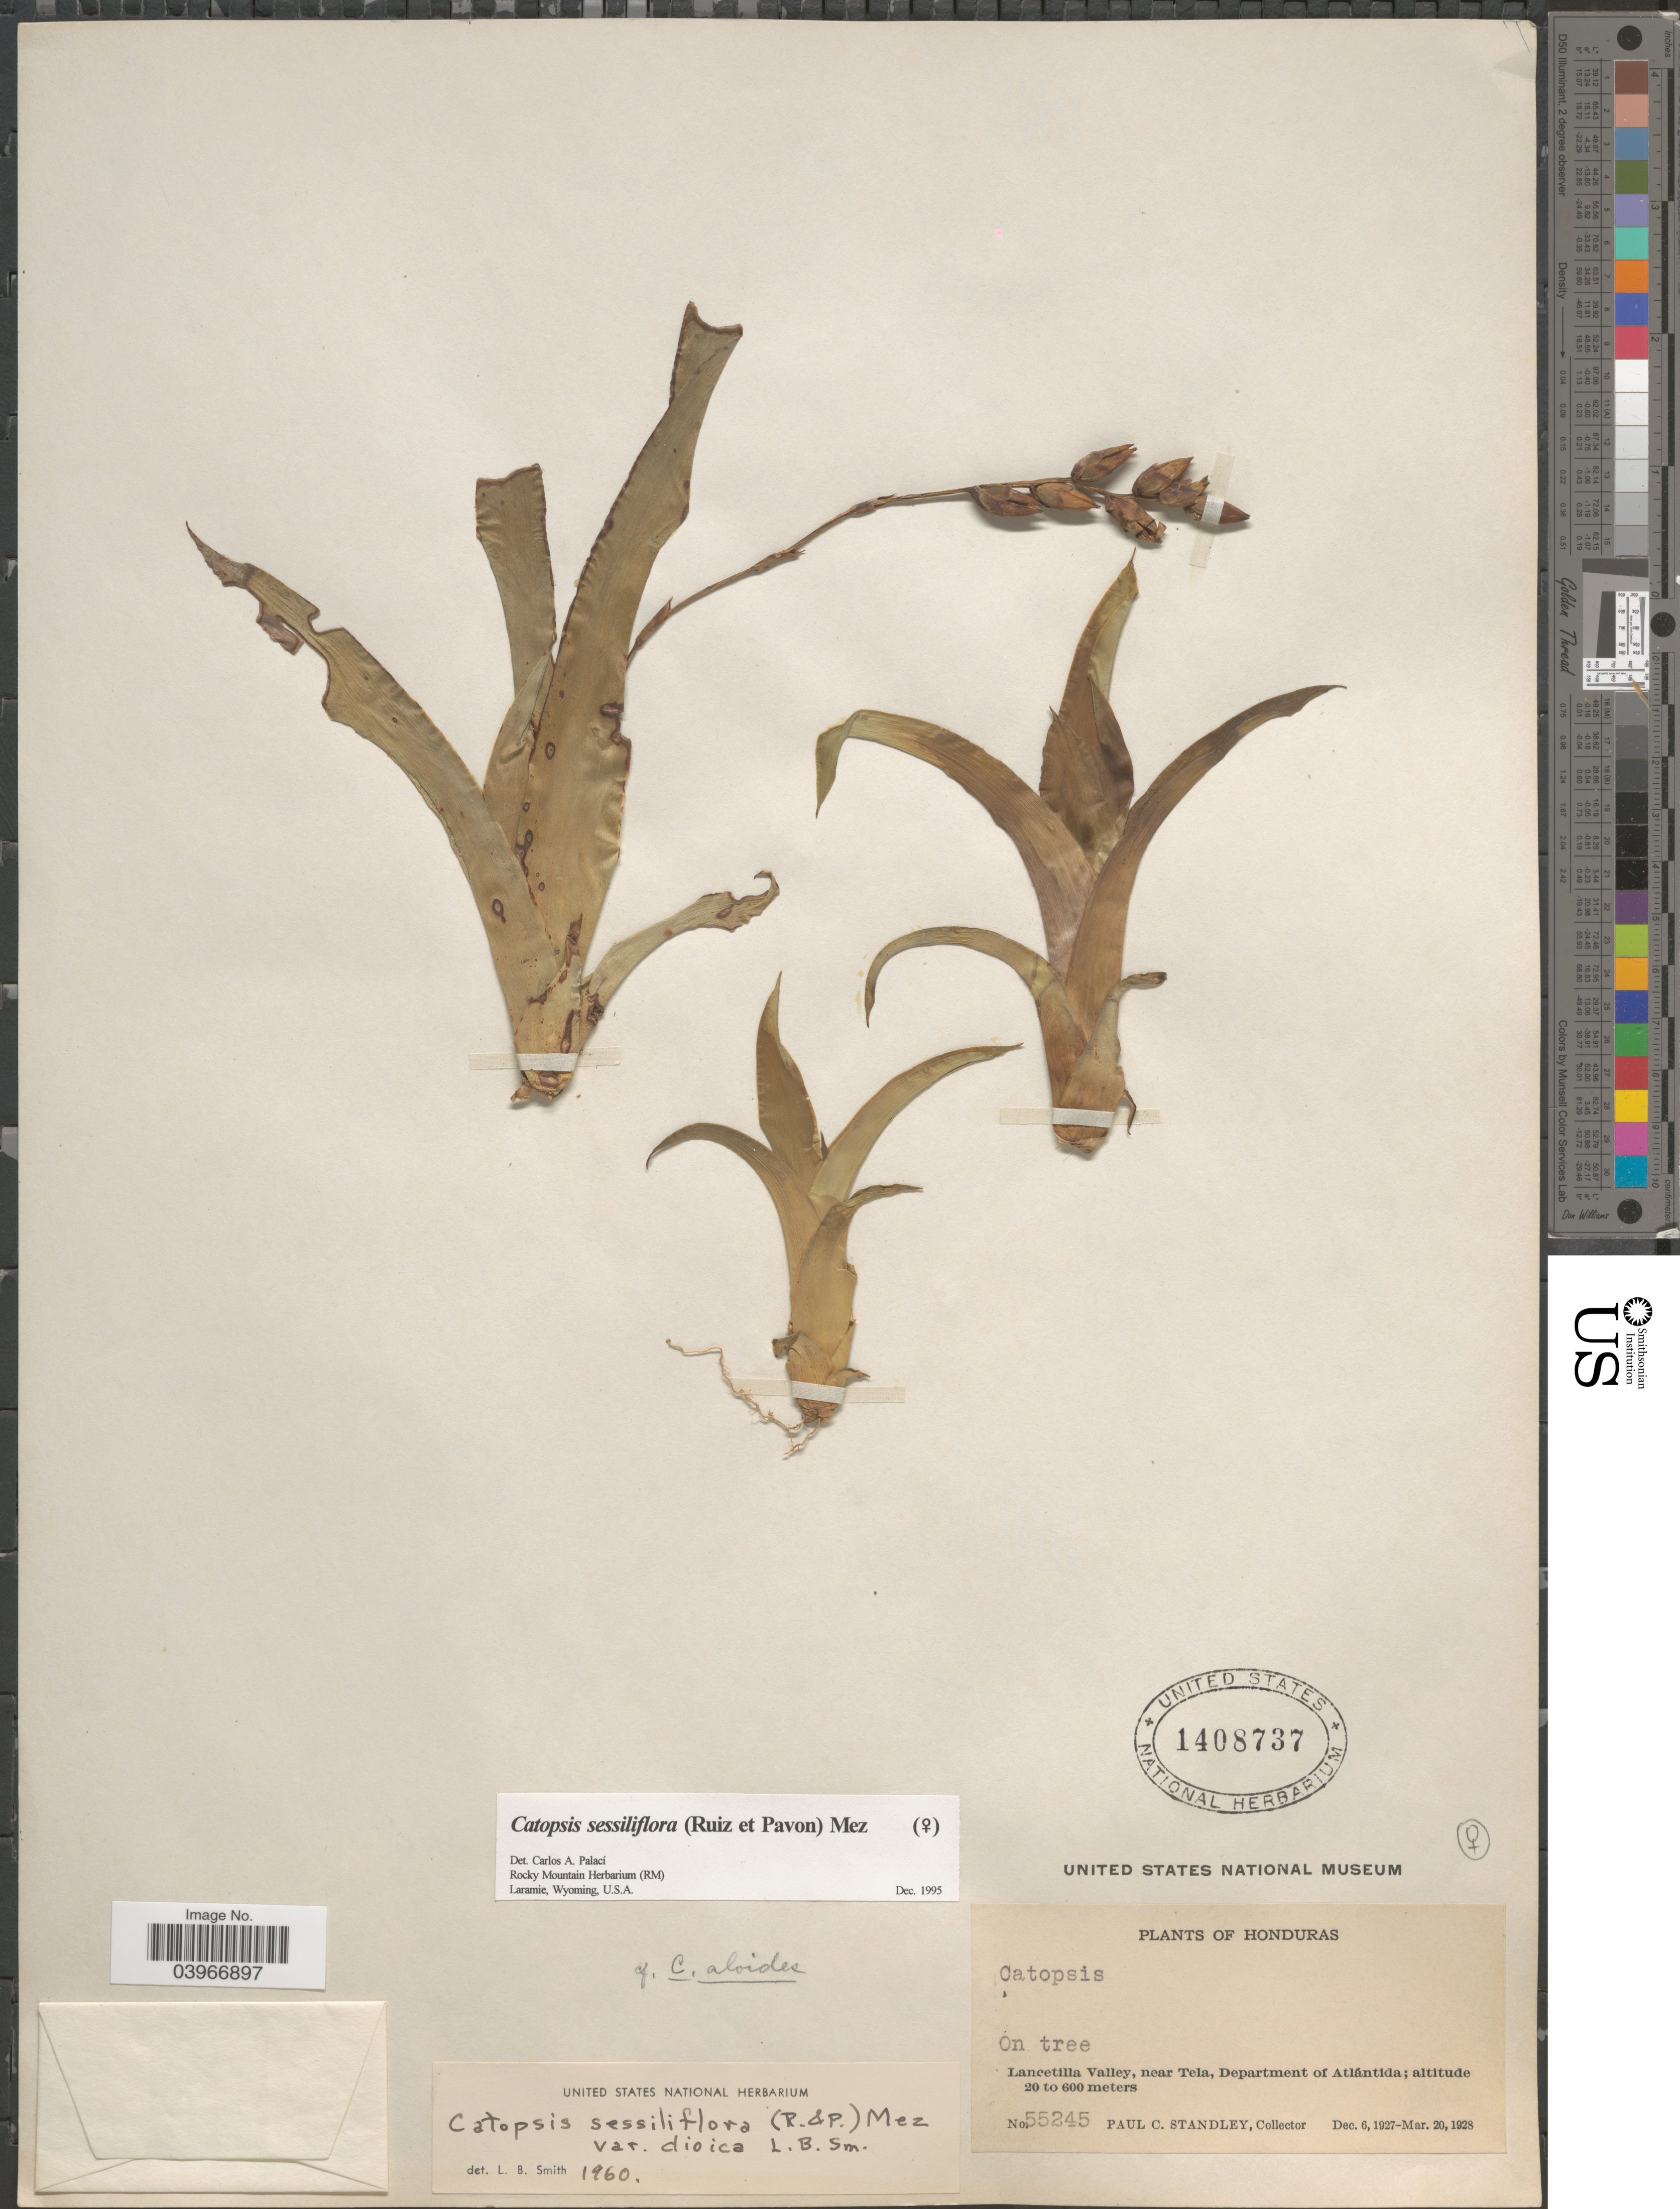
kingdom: Plantae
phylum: Tracheophyta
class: Liliopsida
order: Poales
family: Bromeliaceae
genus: Catopsis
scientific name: Catopsis sessiliflora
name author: (Ruiz & Pav.) Mez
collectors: P. C. Standley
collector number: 55245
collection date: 1927-12-06/1928-03-20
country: Honduras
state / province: Atlantida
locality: Lancetilla Valey, near Tela, Department of Atlántida.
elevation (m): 20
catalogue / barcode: US 1408737